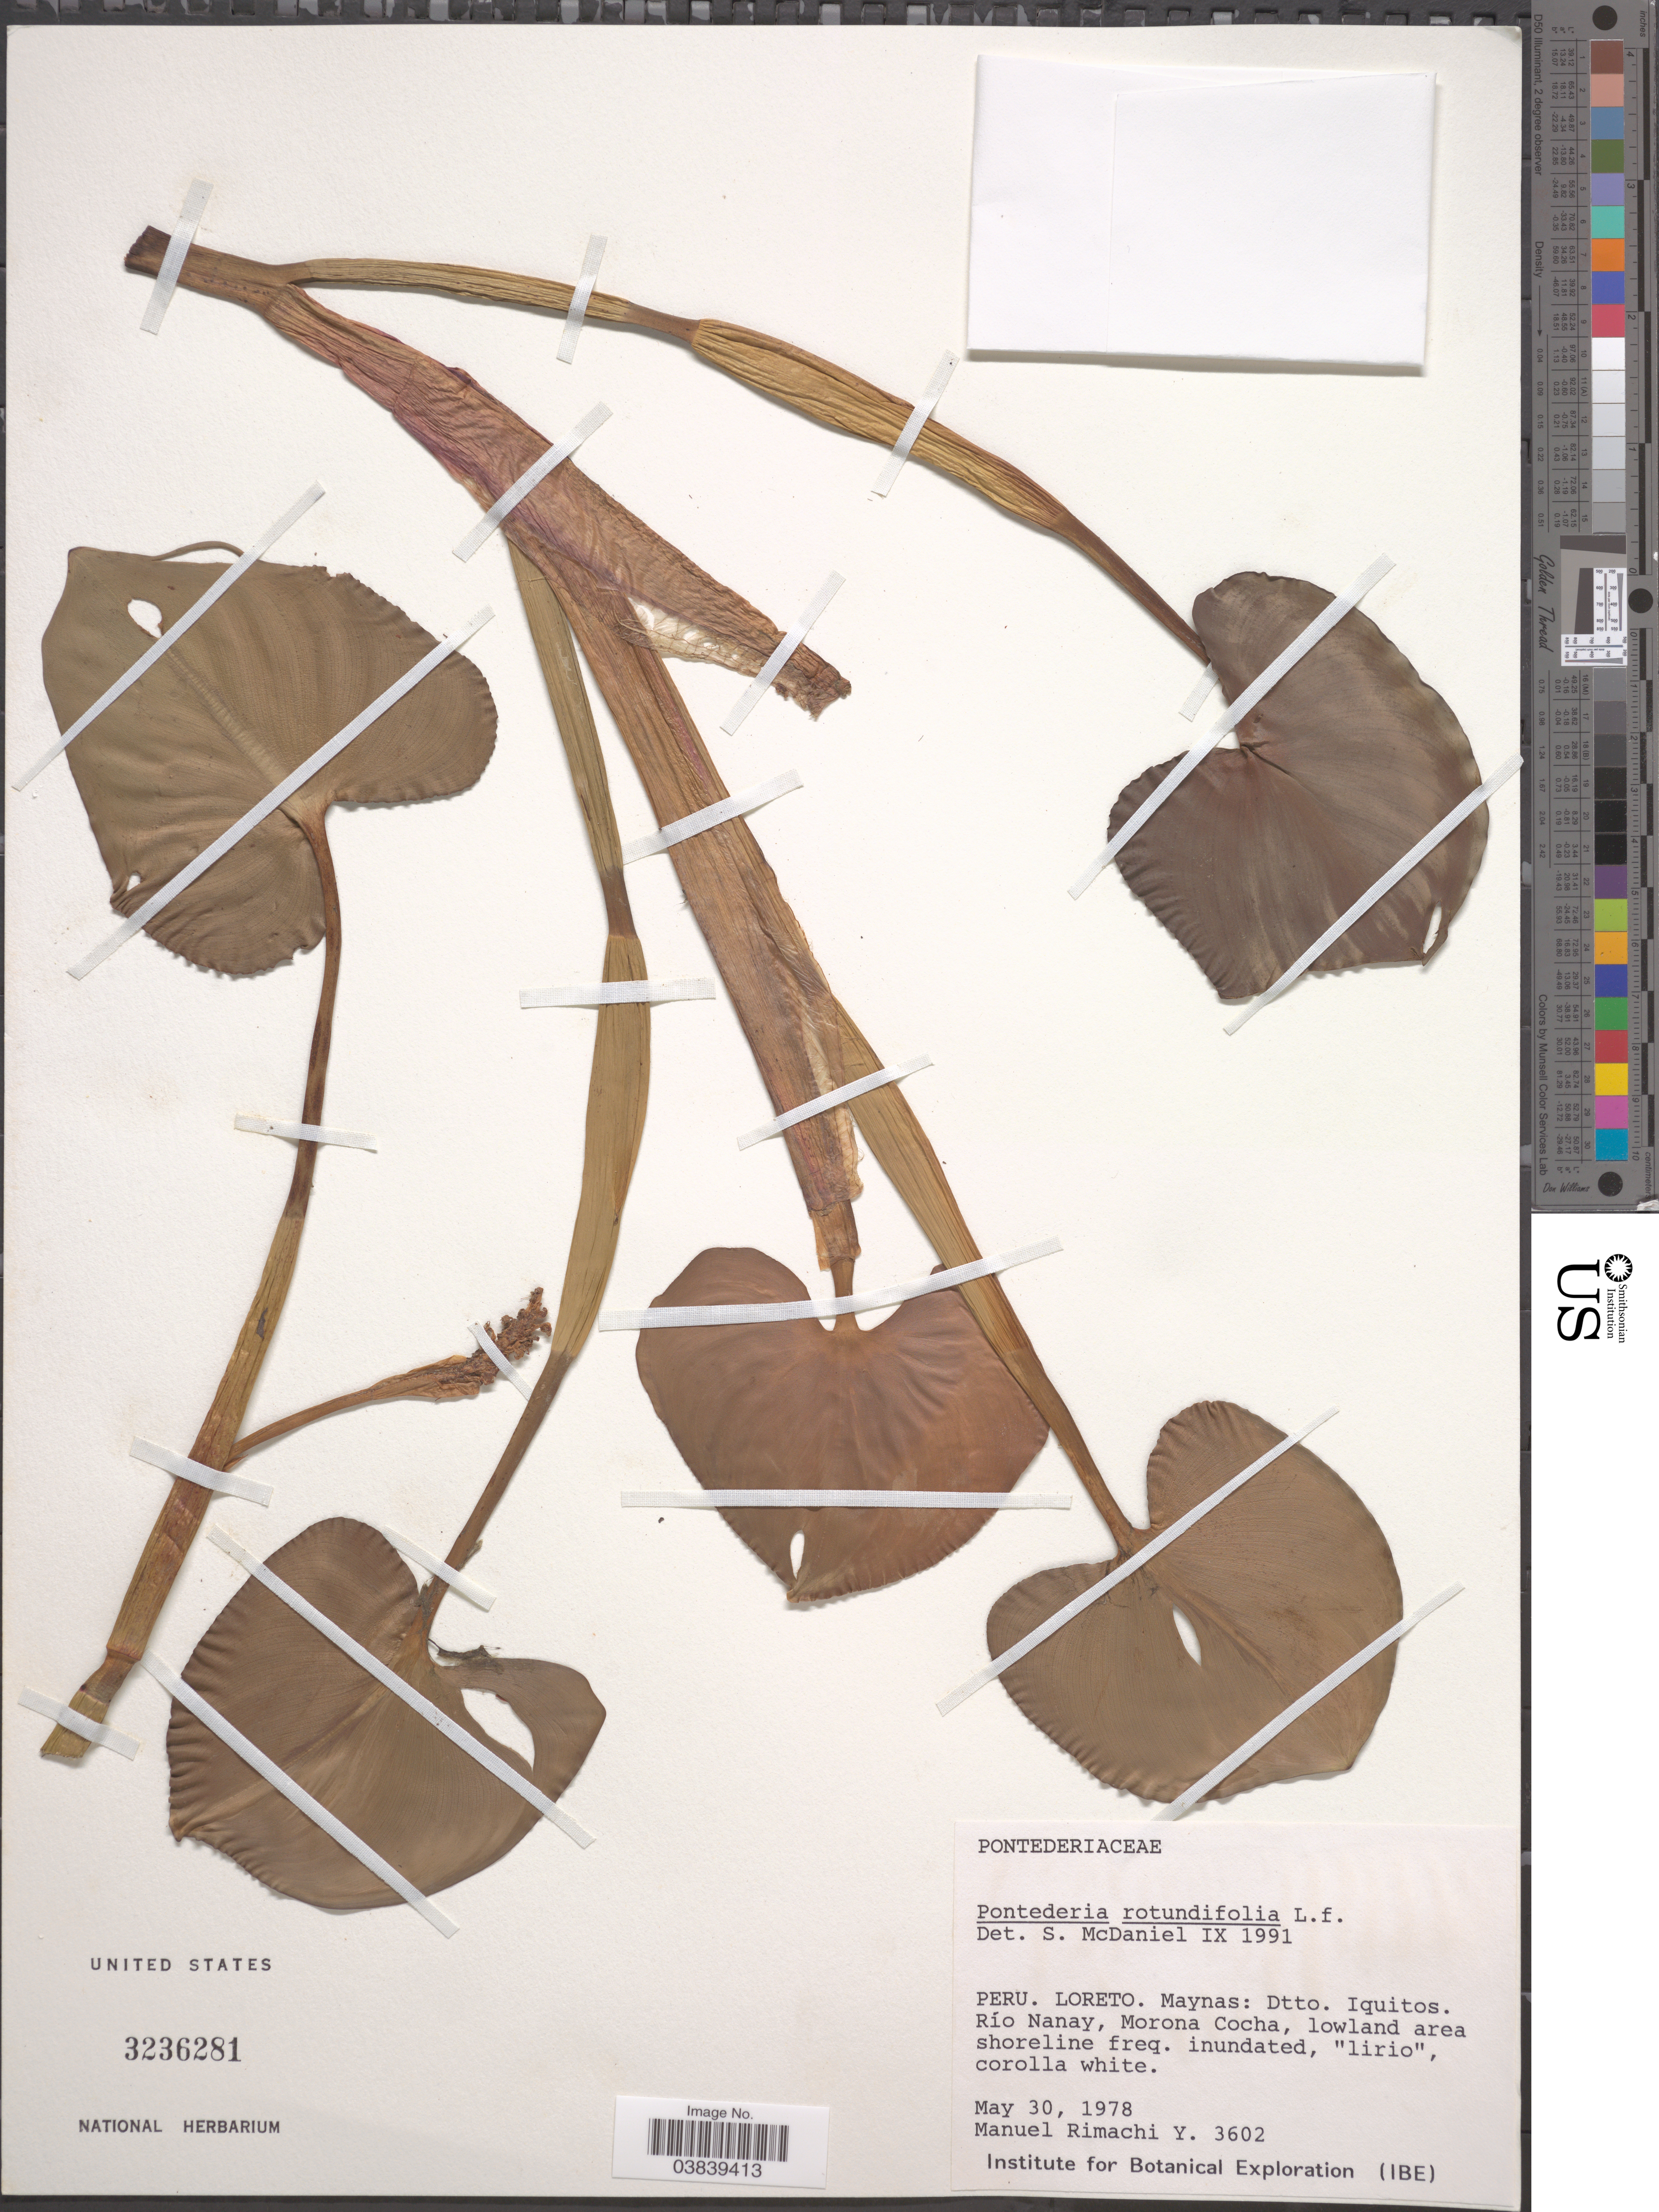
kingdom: Plantae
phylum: Tracheophyta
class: Liliopsida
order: Commelinales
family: Pontederiaceae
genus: Pontederia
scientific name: Pontederia rotundifolia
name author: L. f.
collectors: M. Rimachi Y.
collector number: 3602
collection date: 1978-05-30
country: Peru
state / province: Loreto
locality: Maynas: Dtto. iquitos. Río Nanay, Morona Cocha, lowland ara shoreline freq.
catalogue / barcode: US 3236281